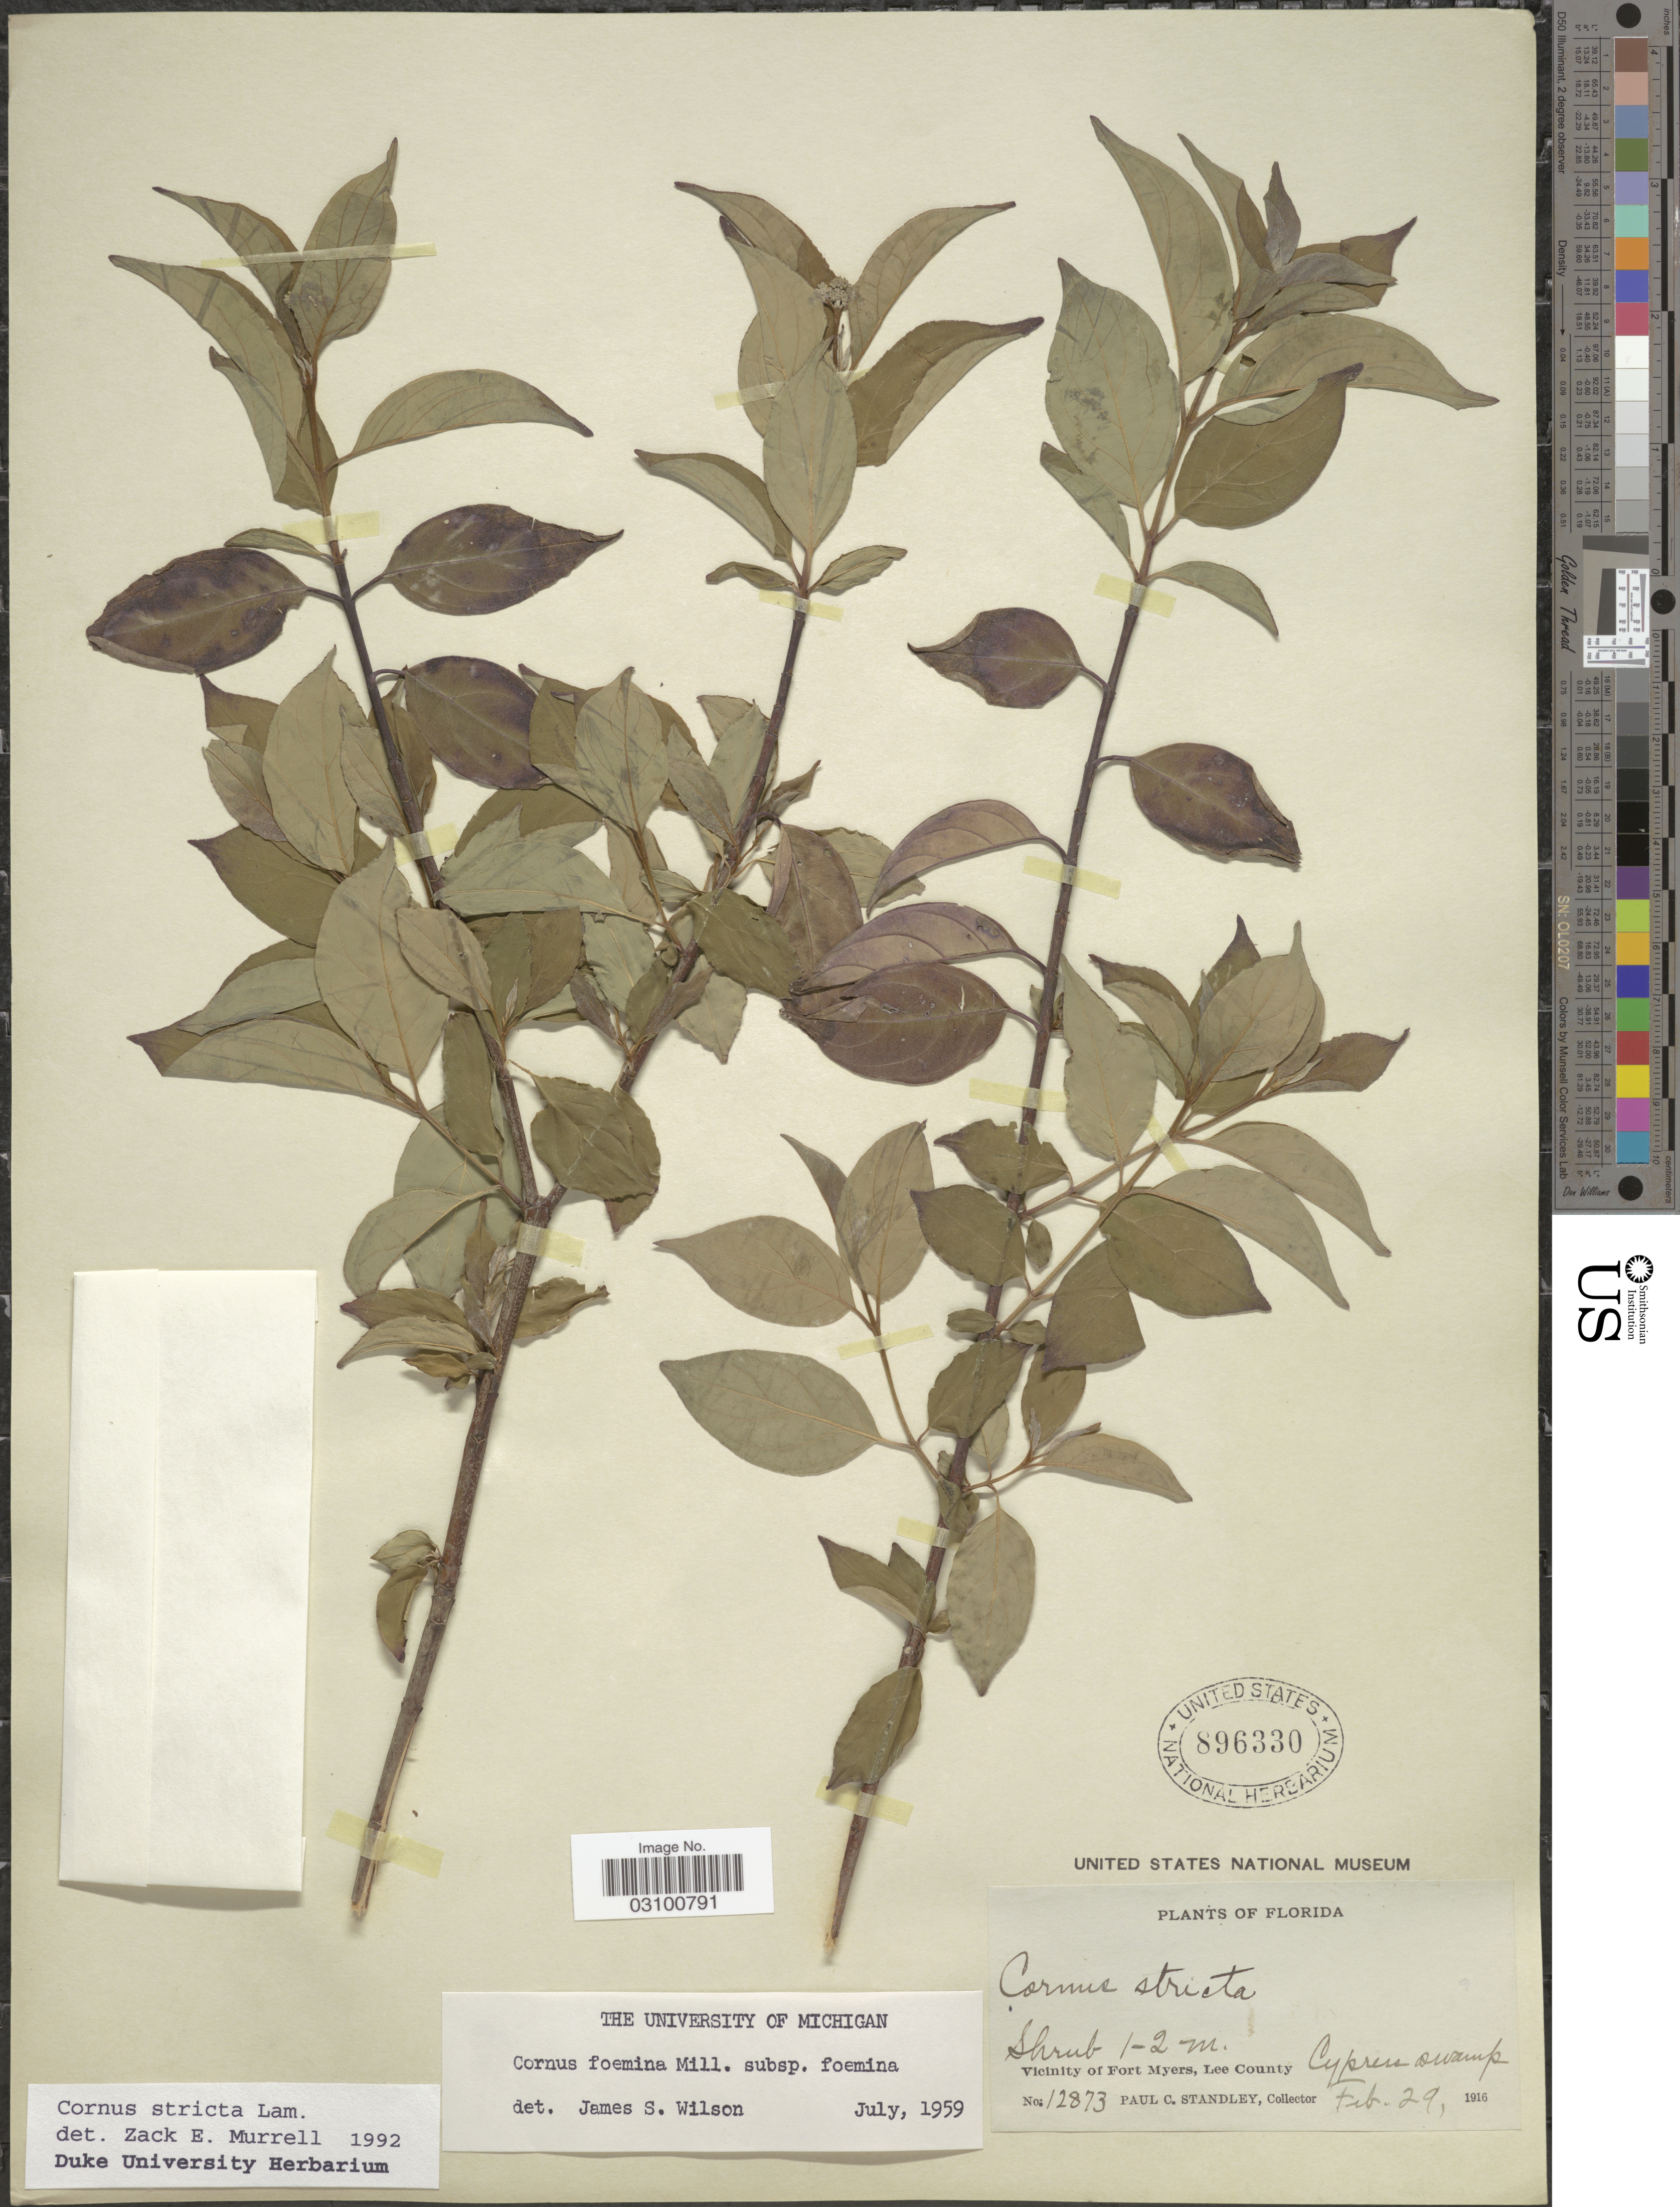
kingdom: Plantae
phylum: Tracheophyta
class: Magnoliopsida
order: Cornales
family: Cornaceae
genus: Cornus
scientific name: Cornus stricta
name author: Lam.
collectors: P. C. Standley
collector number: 12873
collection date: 1916-02-29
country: United States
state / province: Florida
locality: Vicinity of Fort Myers, Lee County.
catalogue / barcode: US 896330